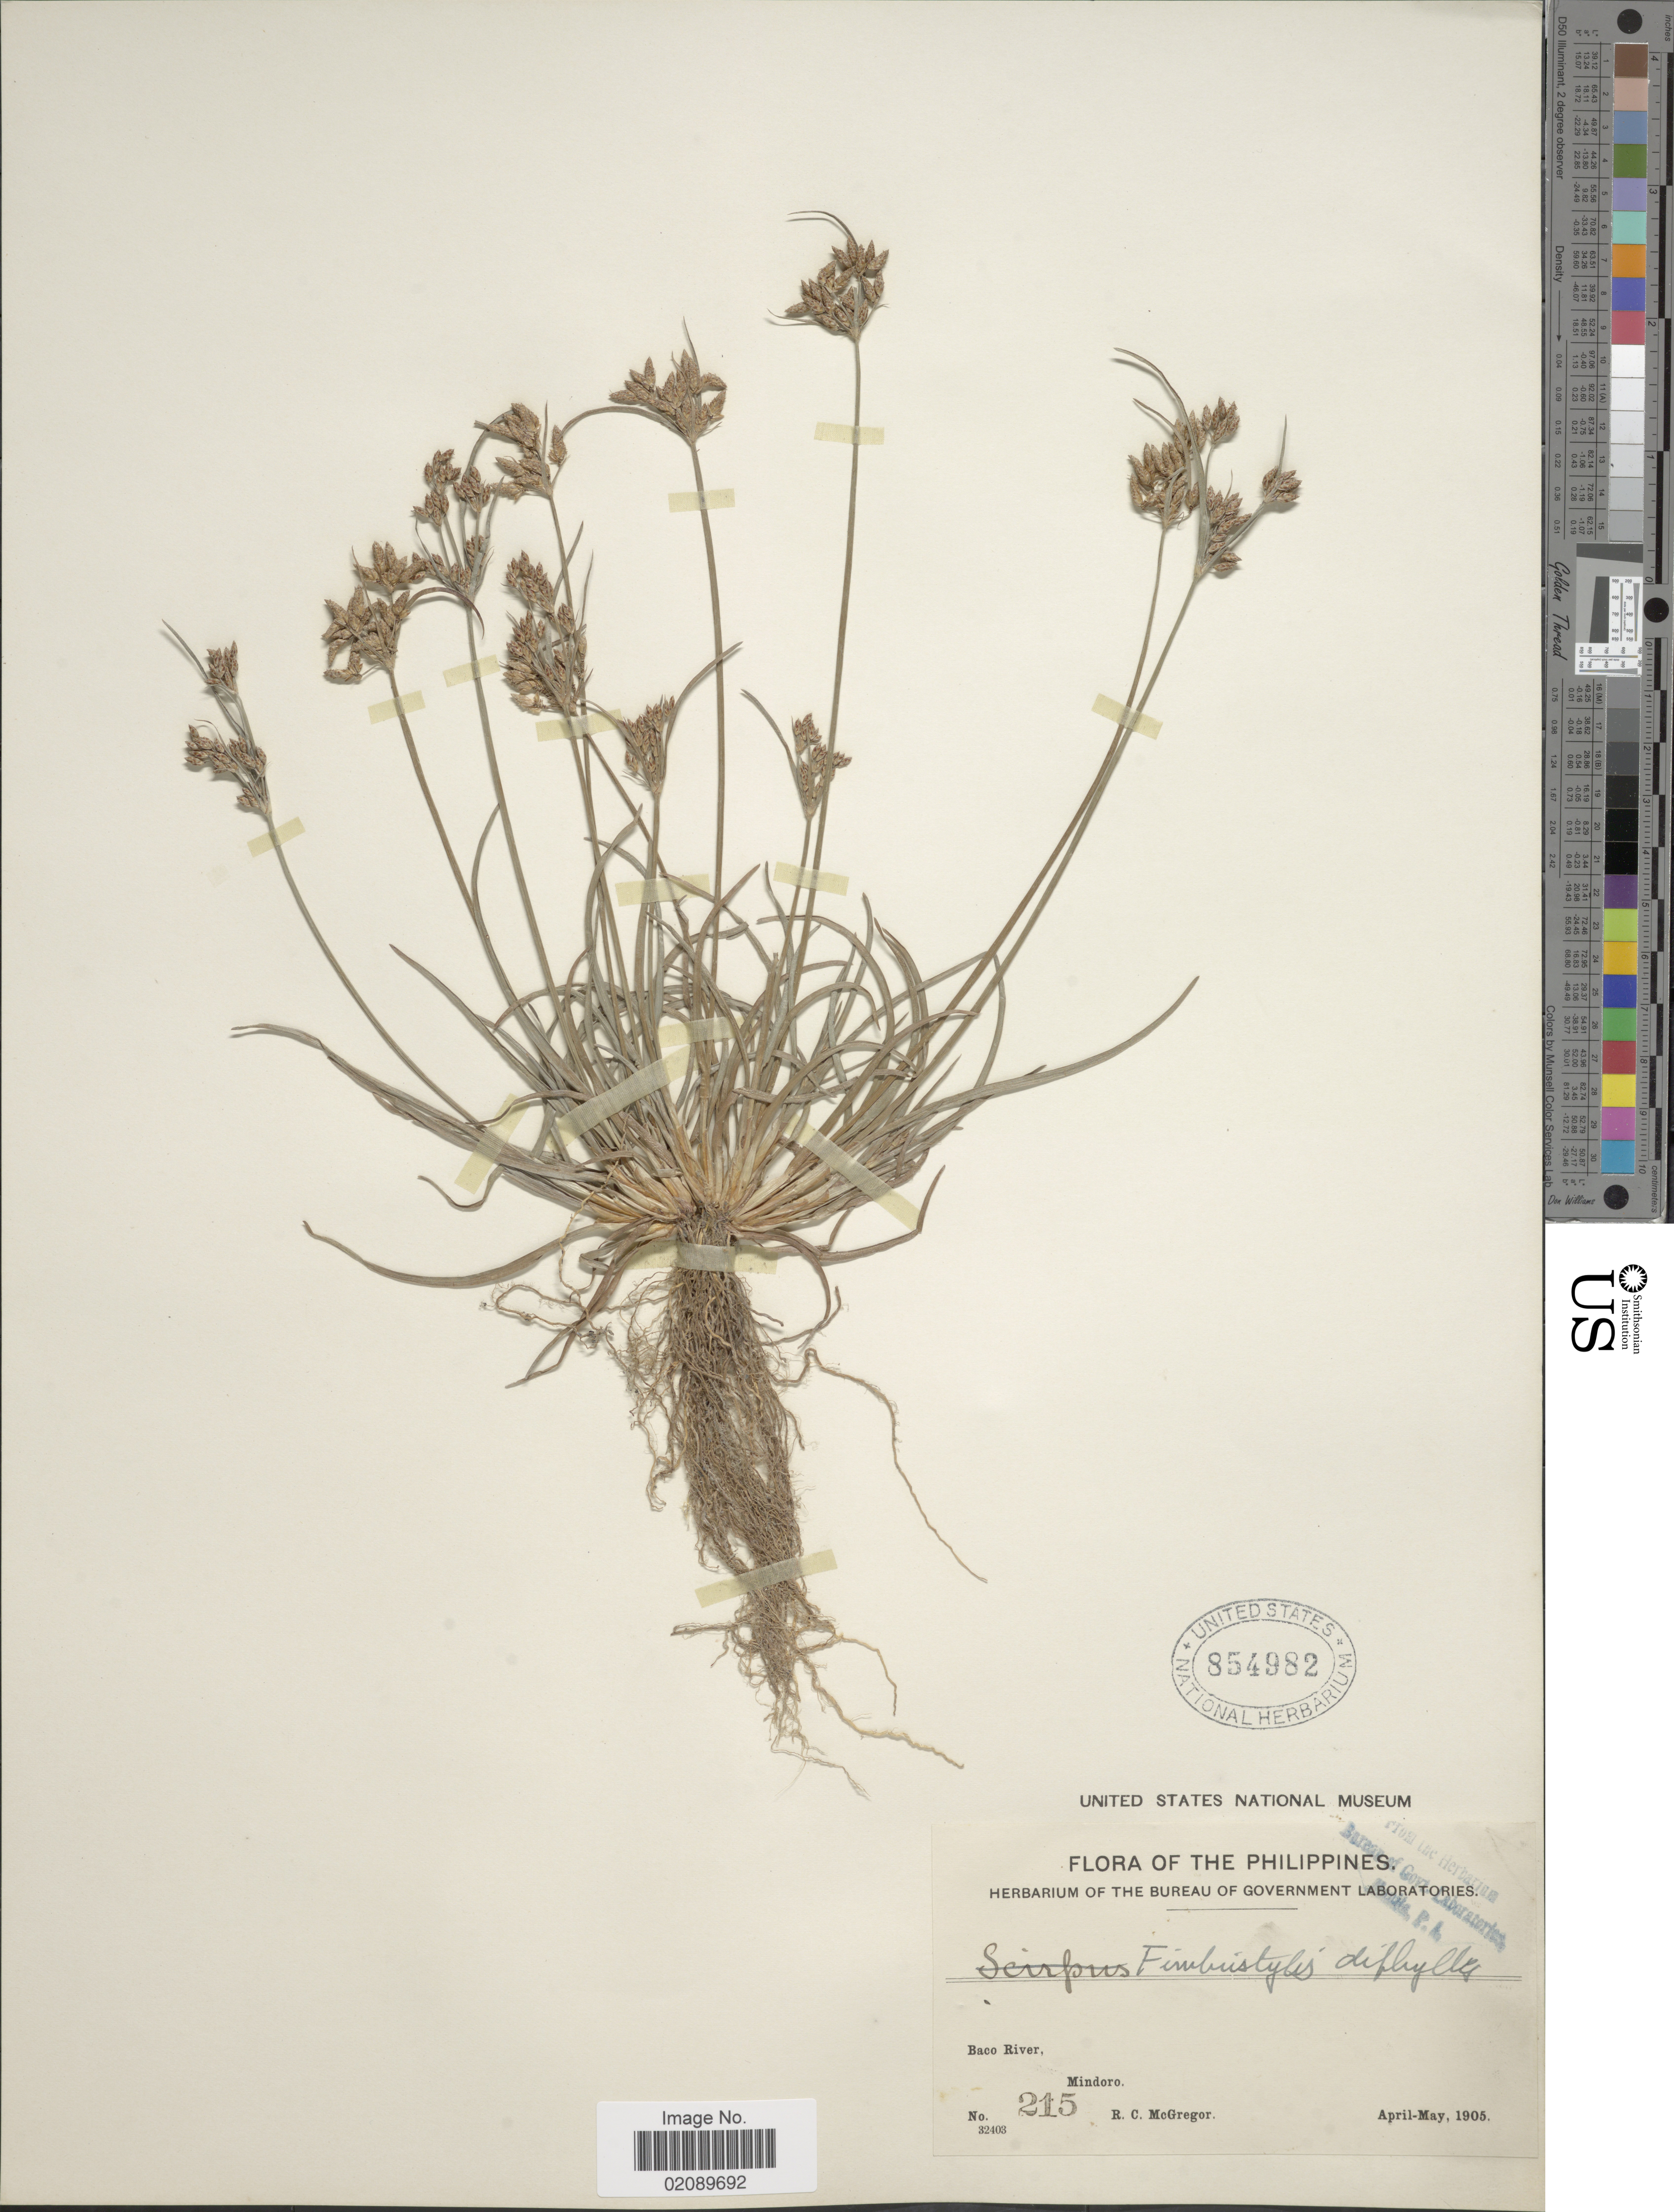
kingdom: Plantae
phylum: Tracheophyta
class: Liliopsida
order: Poales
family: Cyperaceae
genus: Fimbristylis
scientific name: Fimbristylis annua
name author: (All.) Roem. & Schult.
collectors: R. C. McGregor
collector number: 215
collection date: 1905-04/1905-05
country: Philippines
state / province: Mimaropa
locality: Baco River, Mindoro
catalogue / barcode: US 854982